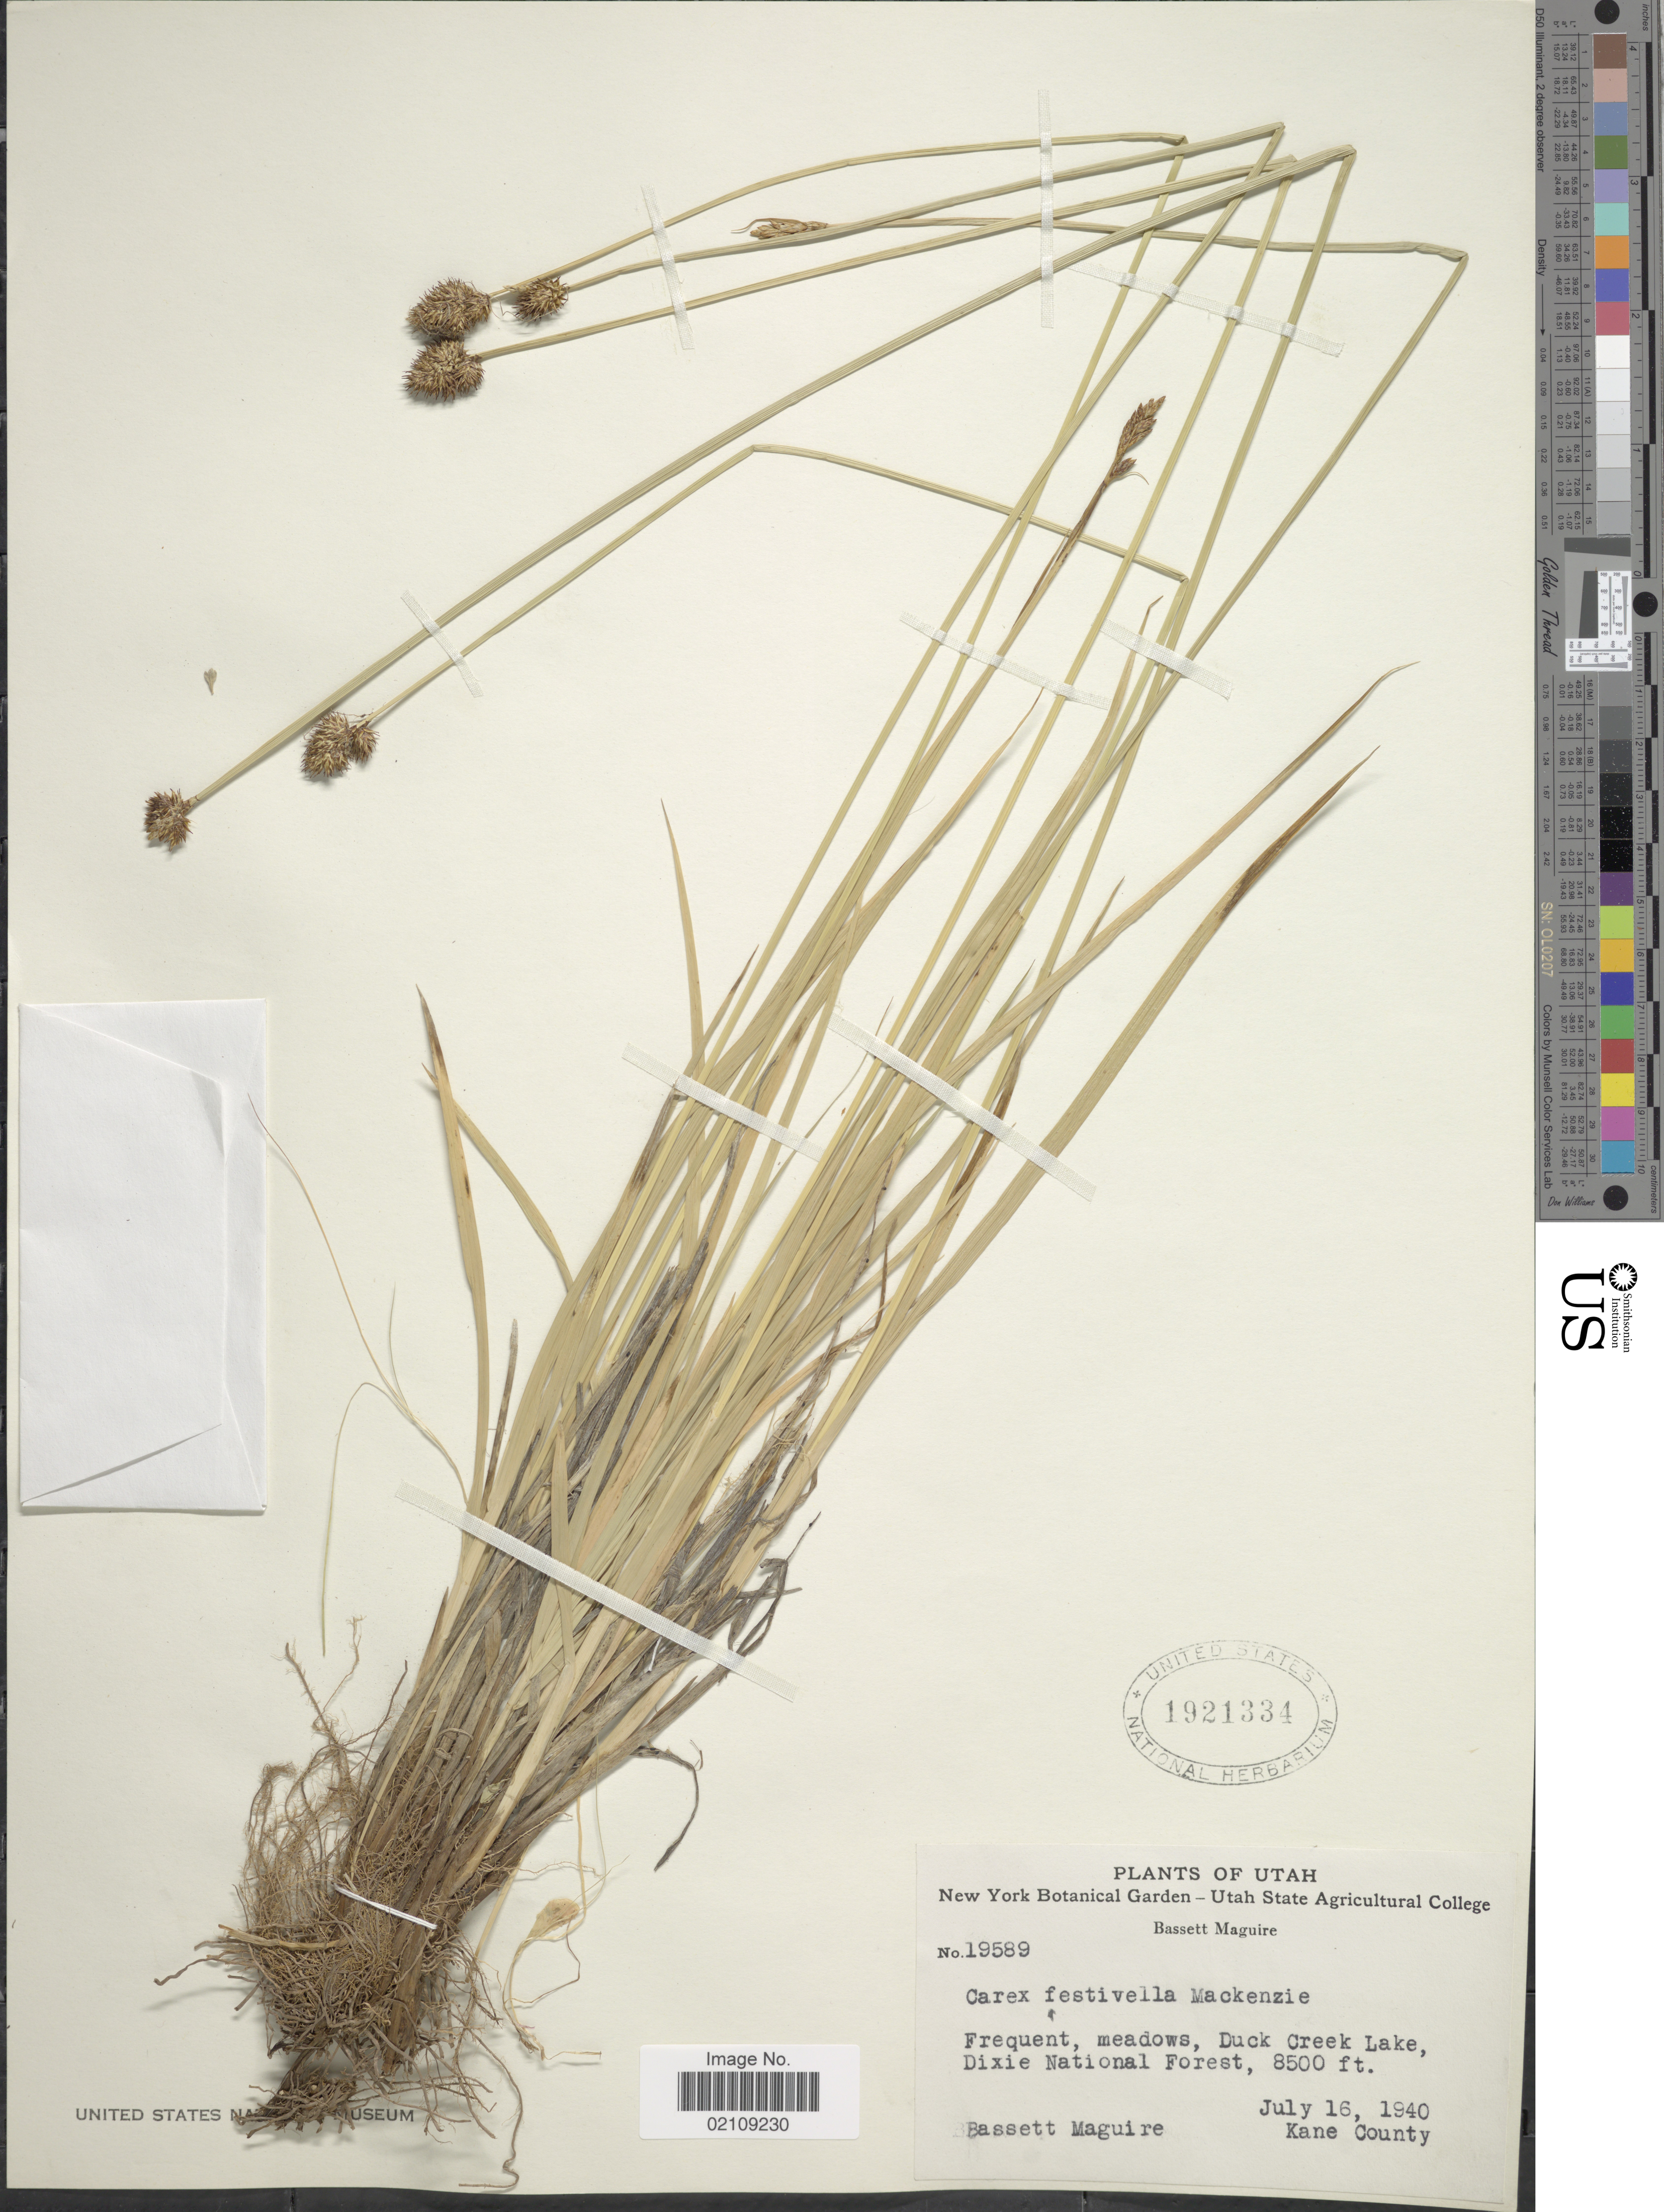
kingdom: Plantae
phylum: Tracheophyta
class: Liliopsida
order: Poales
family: Cyperaceae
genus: Carex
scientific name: Carex microptera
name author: Mack.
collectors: B. Maguire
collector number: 19589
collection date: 1940-07-16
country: United States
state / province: Utah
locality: Frequent, meadows, Duck Creek Lake, Dixie National Forest, Kane County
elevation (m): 2591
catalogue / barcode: US 1921334